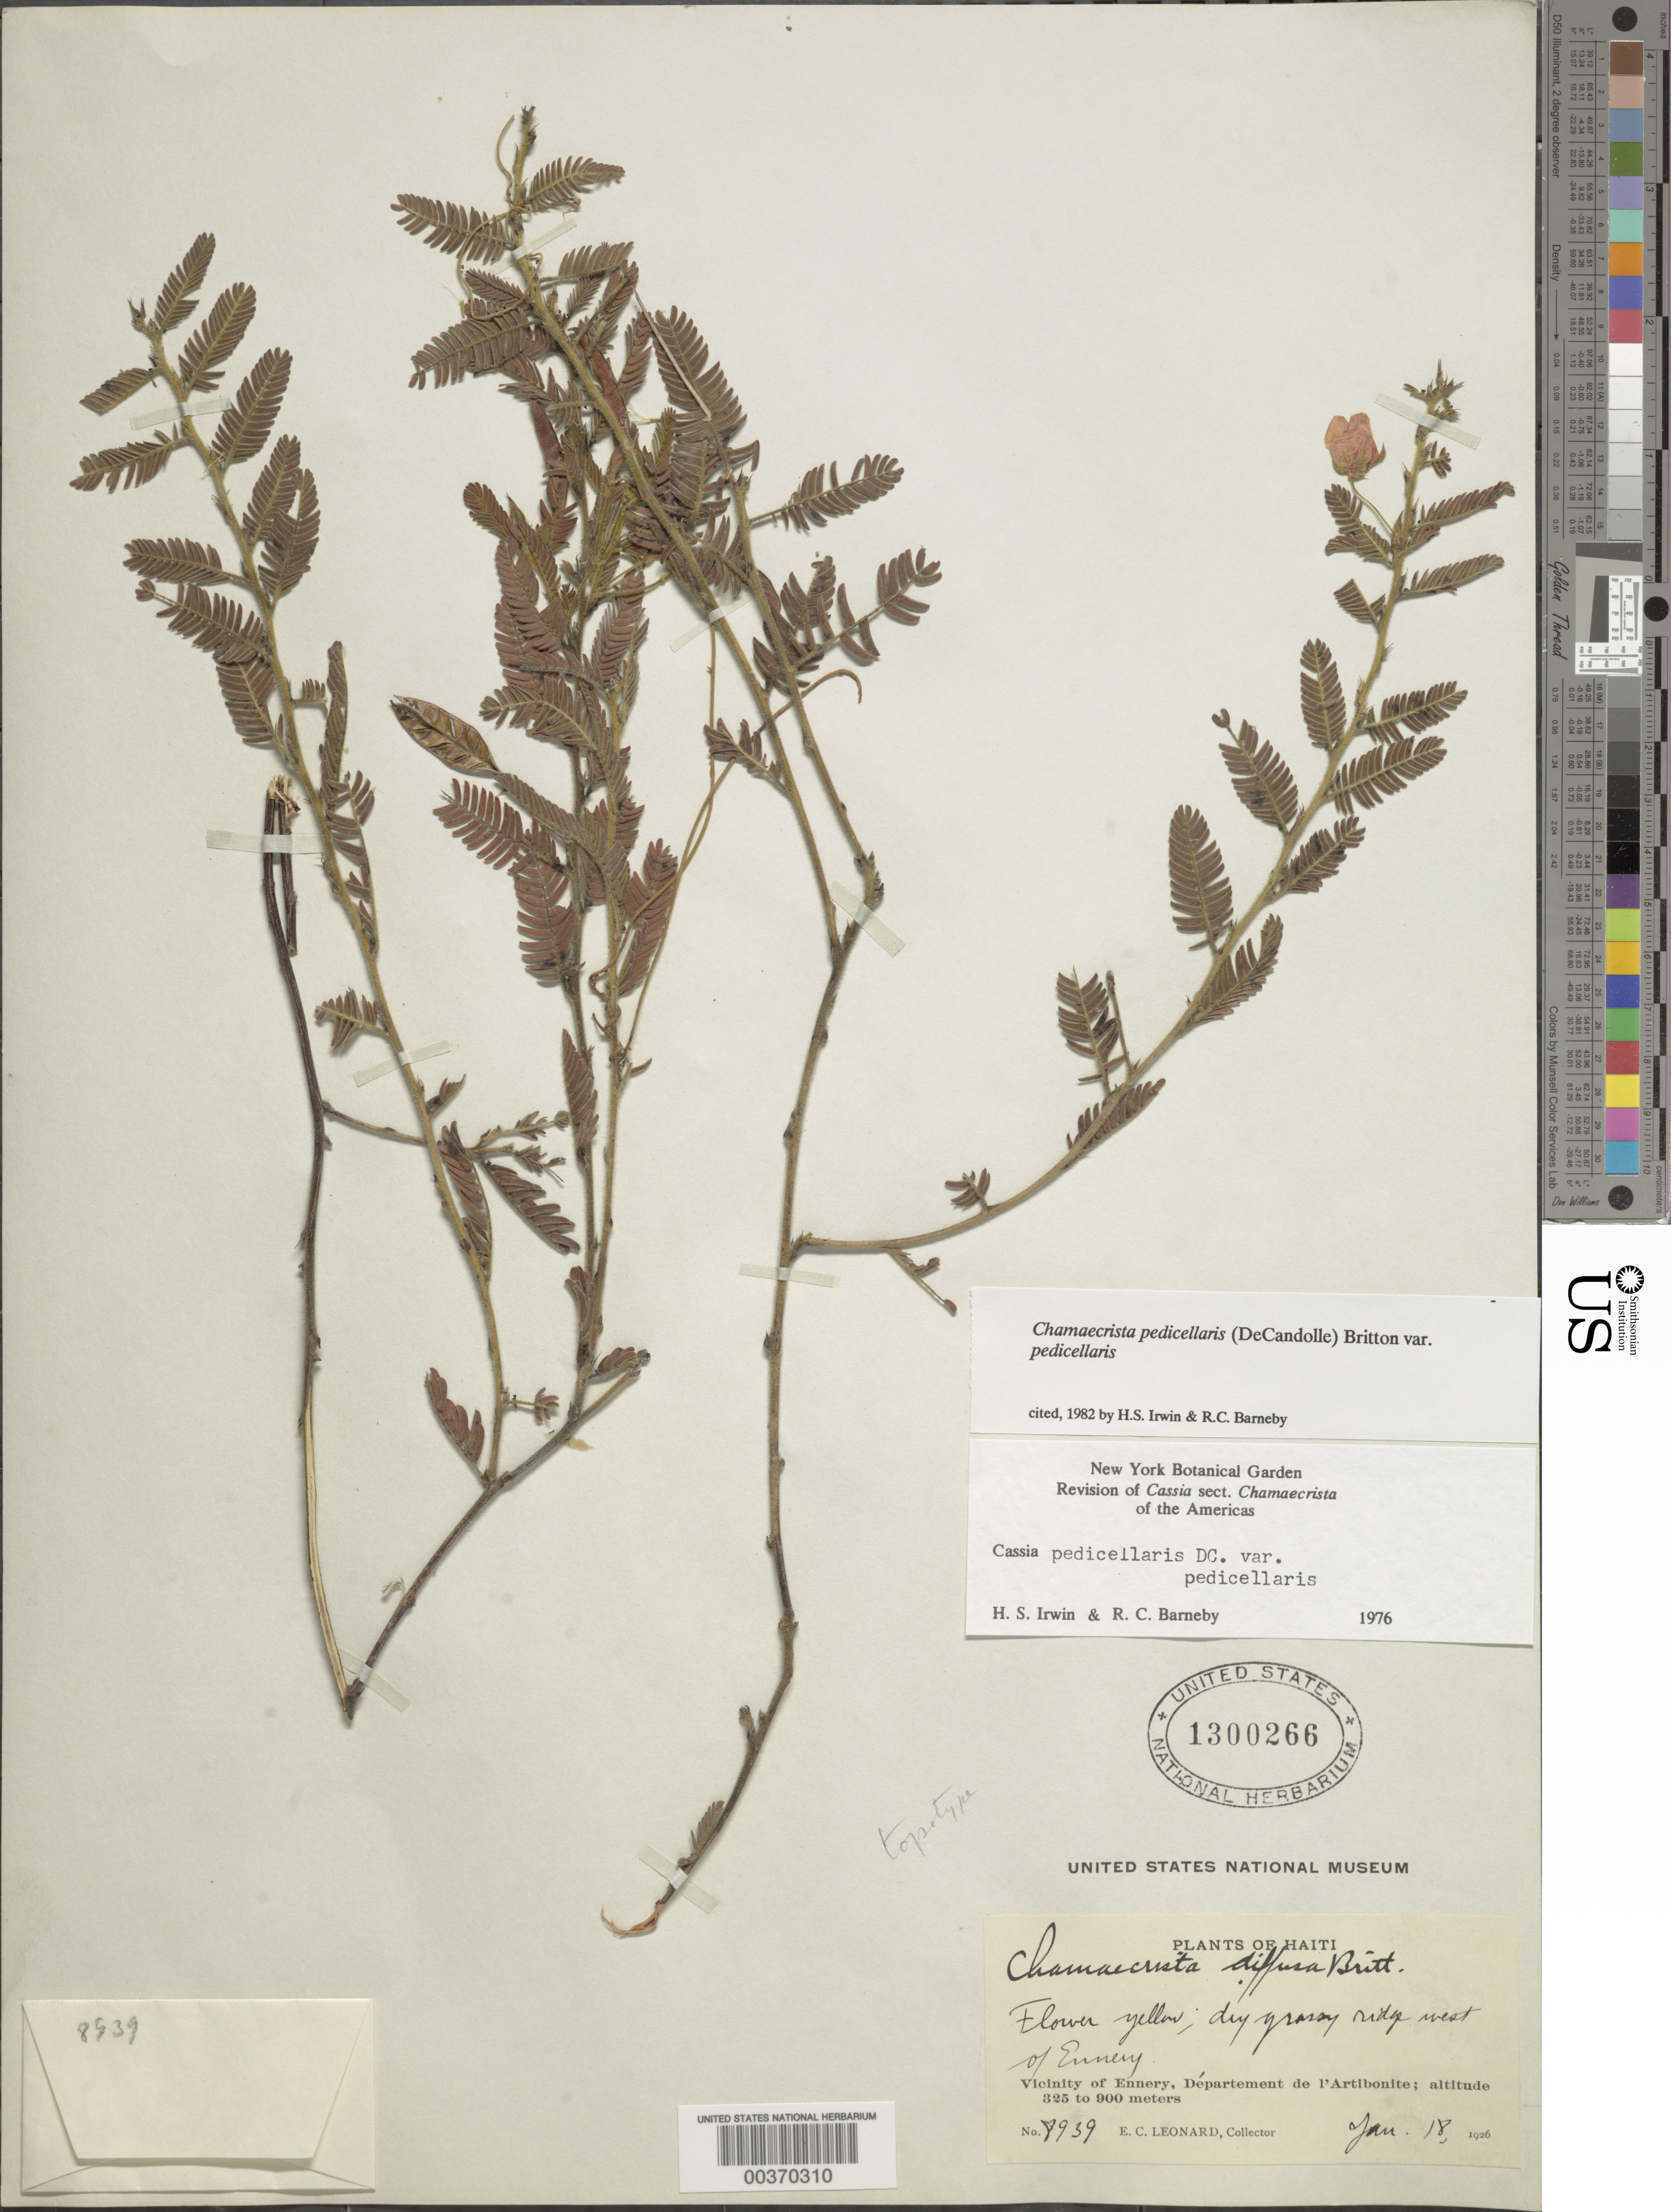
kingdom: Plantae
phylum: Tracheophyta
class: Magnoliopsida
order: Fabales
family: Fabaceae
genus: Chamaecrista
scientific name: Chamaecrista pedicellaris var. pedicellaris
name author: Britton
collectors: E. C. Leonard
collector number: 8939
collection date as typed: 18 Jan 1926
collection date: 1926-01-18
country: Haiti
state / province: Artibonite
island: Hispaniola Island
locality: Ridge w of ennery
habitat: Dry grassy ridge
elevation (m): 325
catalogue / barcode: US 1300266